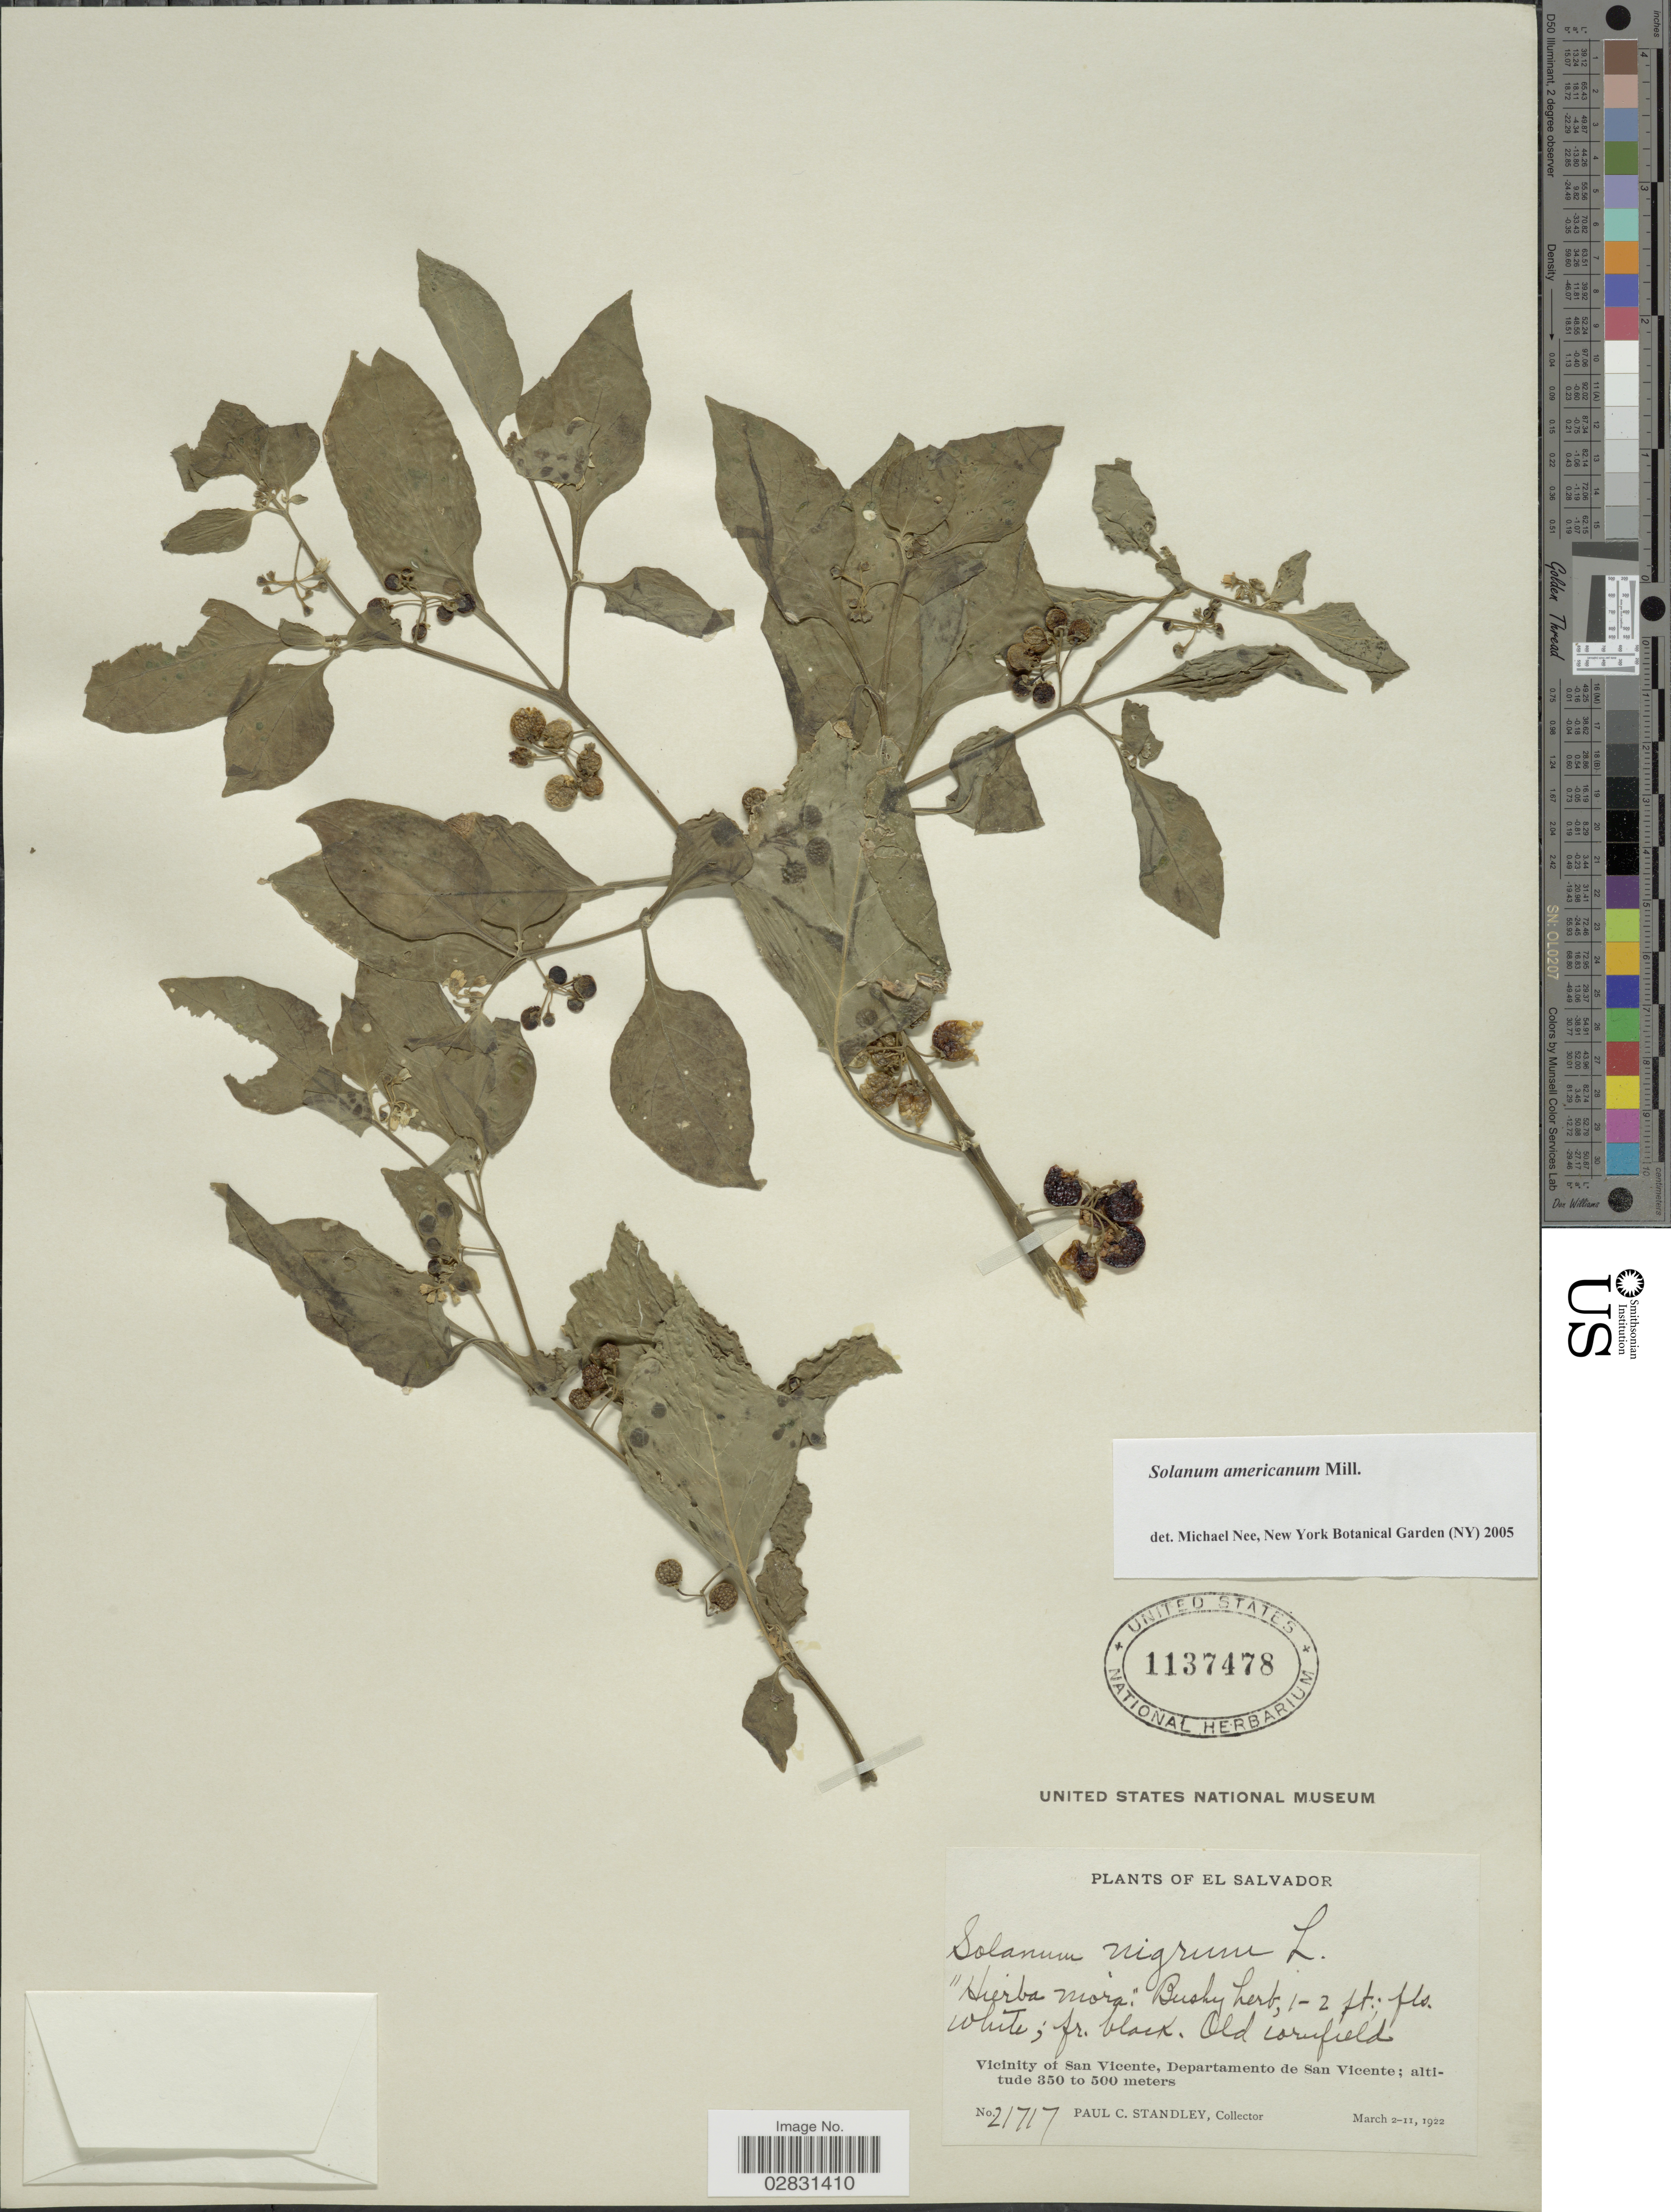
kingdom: Plantae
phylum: Tracheophyta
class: Magnoliopsida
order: Solanales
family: Solanaceae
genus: Solanum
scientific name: Solanum americanum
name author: Mill.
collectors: P. C. Standley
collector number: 21717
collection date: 1922-03-02/1922-03-11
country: El Salvador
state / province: San Vincente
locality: Vicinity of San Vicente, Departamento de San Vicente.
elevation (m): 350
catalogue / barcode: US 1137478